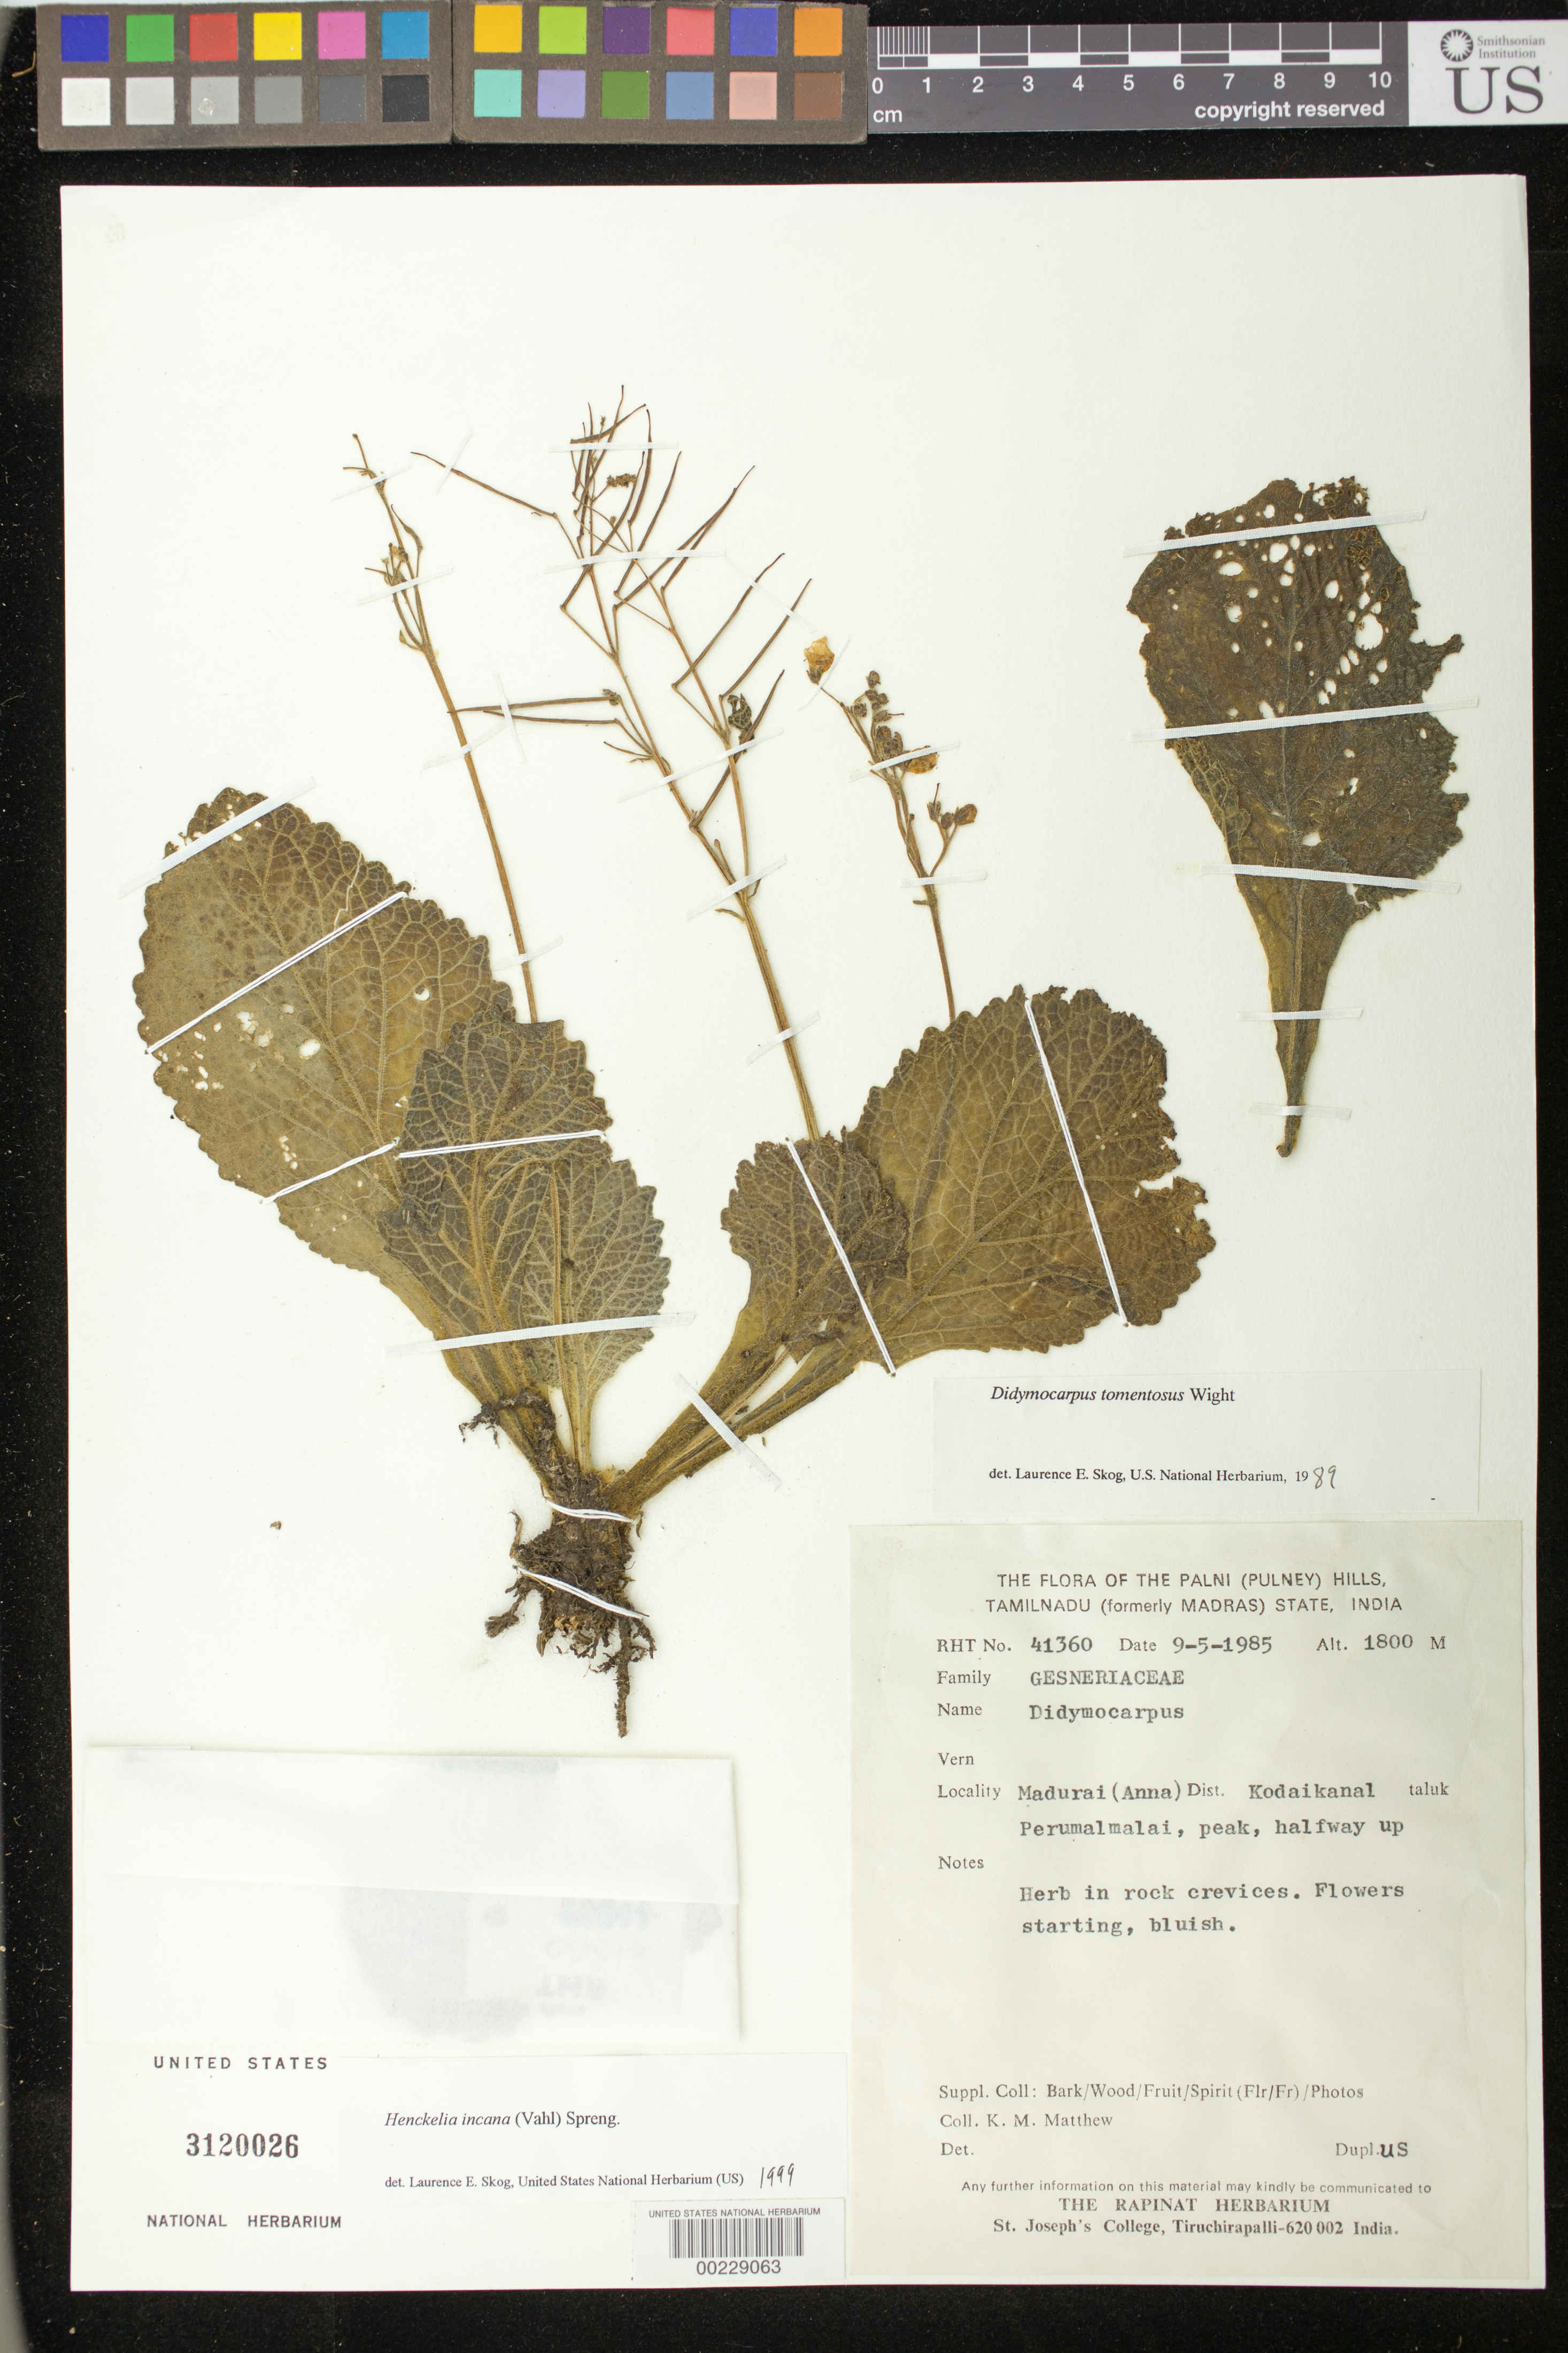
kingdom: Plantae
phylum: Tracheophyta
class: Magnoliopsida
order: Lamiales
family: Gesneriaceae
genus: Henckelia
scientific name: Henckelia incana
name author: (Vahl) Spreng.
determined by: Skog, Laurence E.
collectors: K. M. Matthew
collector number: RHT 41360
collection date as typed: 09 May 1985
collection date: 1985-05-09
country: India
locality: Palni (pulney) hills, tamilnadu (formerly madras) sta, dist ko- daikanal taluk, madurai (anna), perumalmalai, peak, halfway up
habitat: In rock crevices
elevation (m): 1800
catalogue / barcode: US 3120026